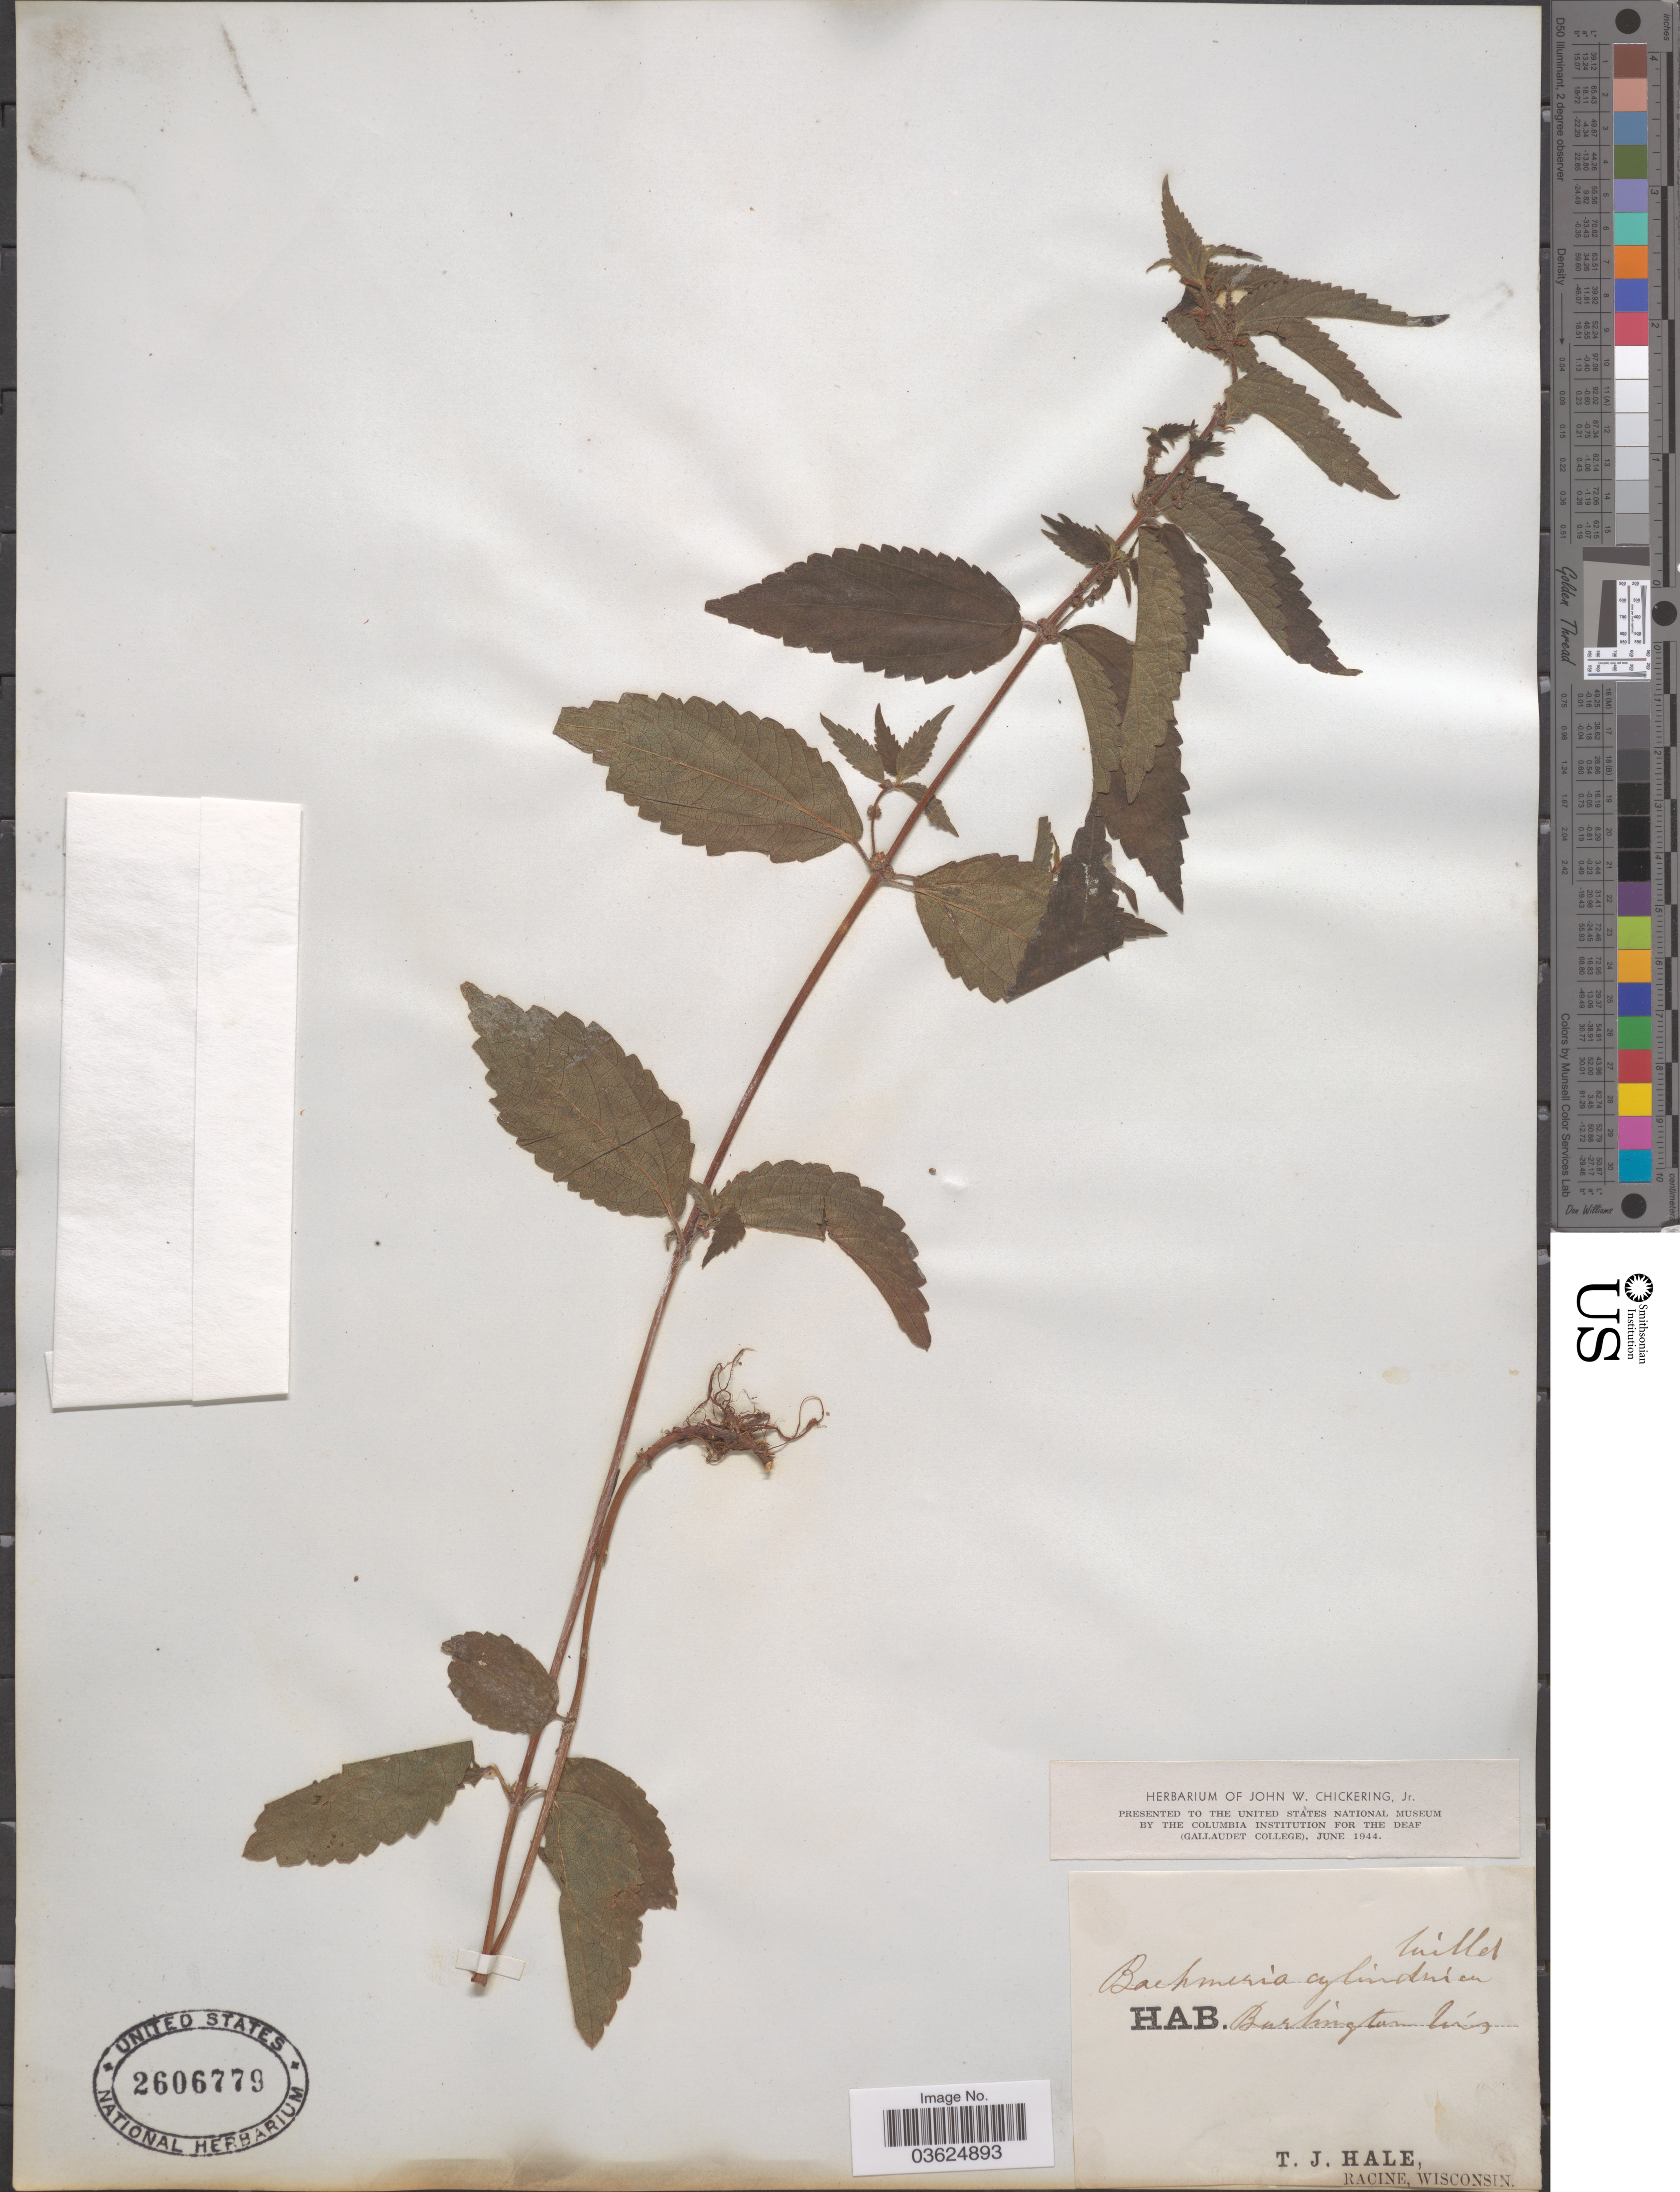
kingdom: Plantae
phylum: Tracheophyta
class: Magnoliopsida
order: Rosales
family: Urticaceae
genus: Boehmeria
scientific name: Boehmeria cylindrica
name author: (L.) Sw.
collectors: T. Hale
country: United States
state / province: Wisconsin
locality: Burlington.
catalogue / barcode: US 2606779